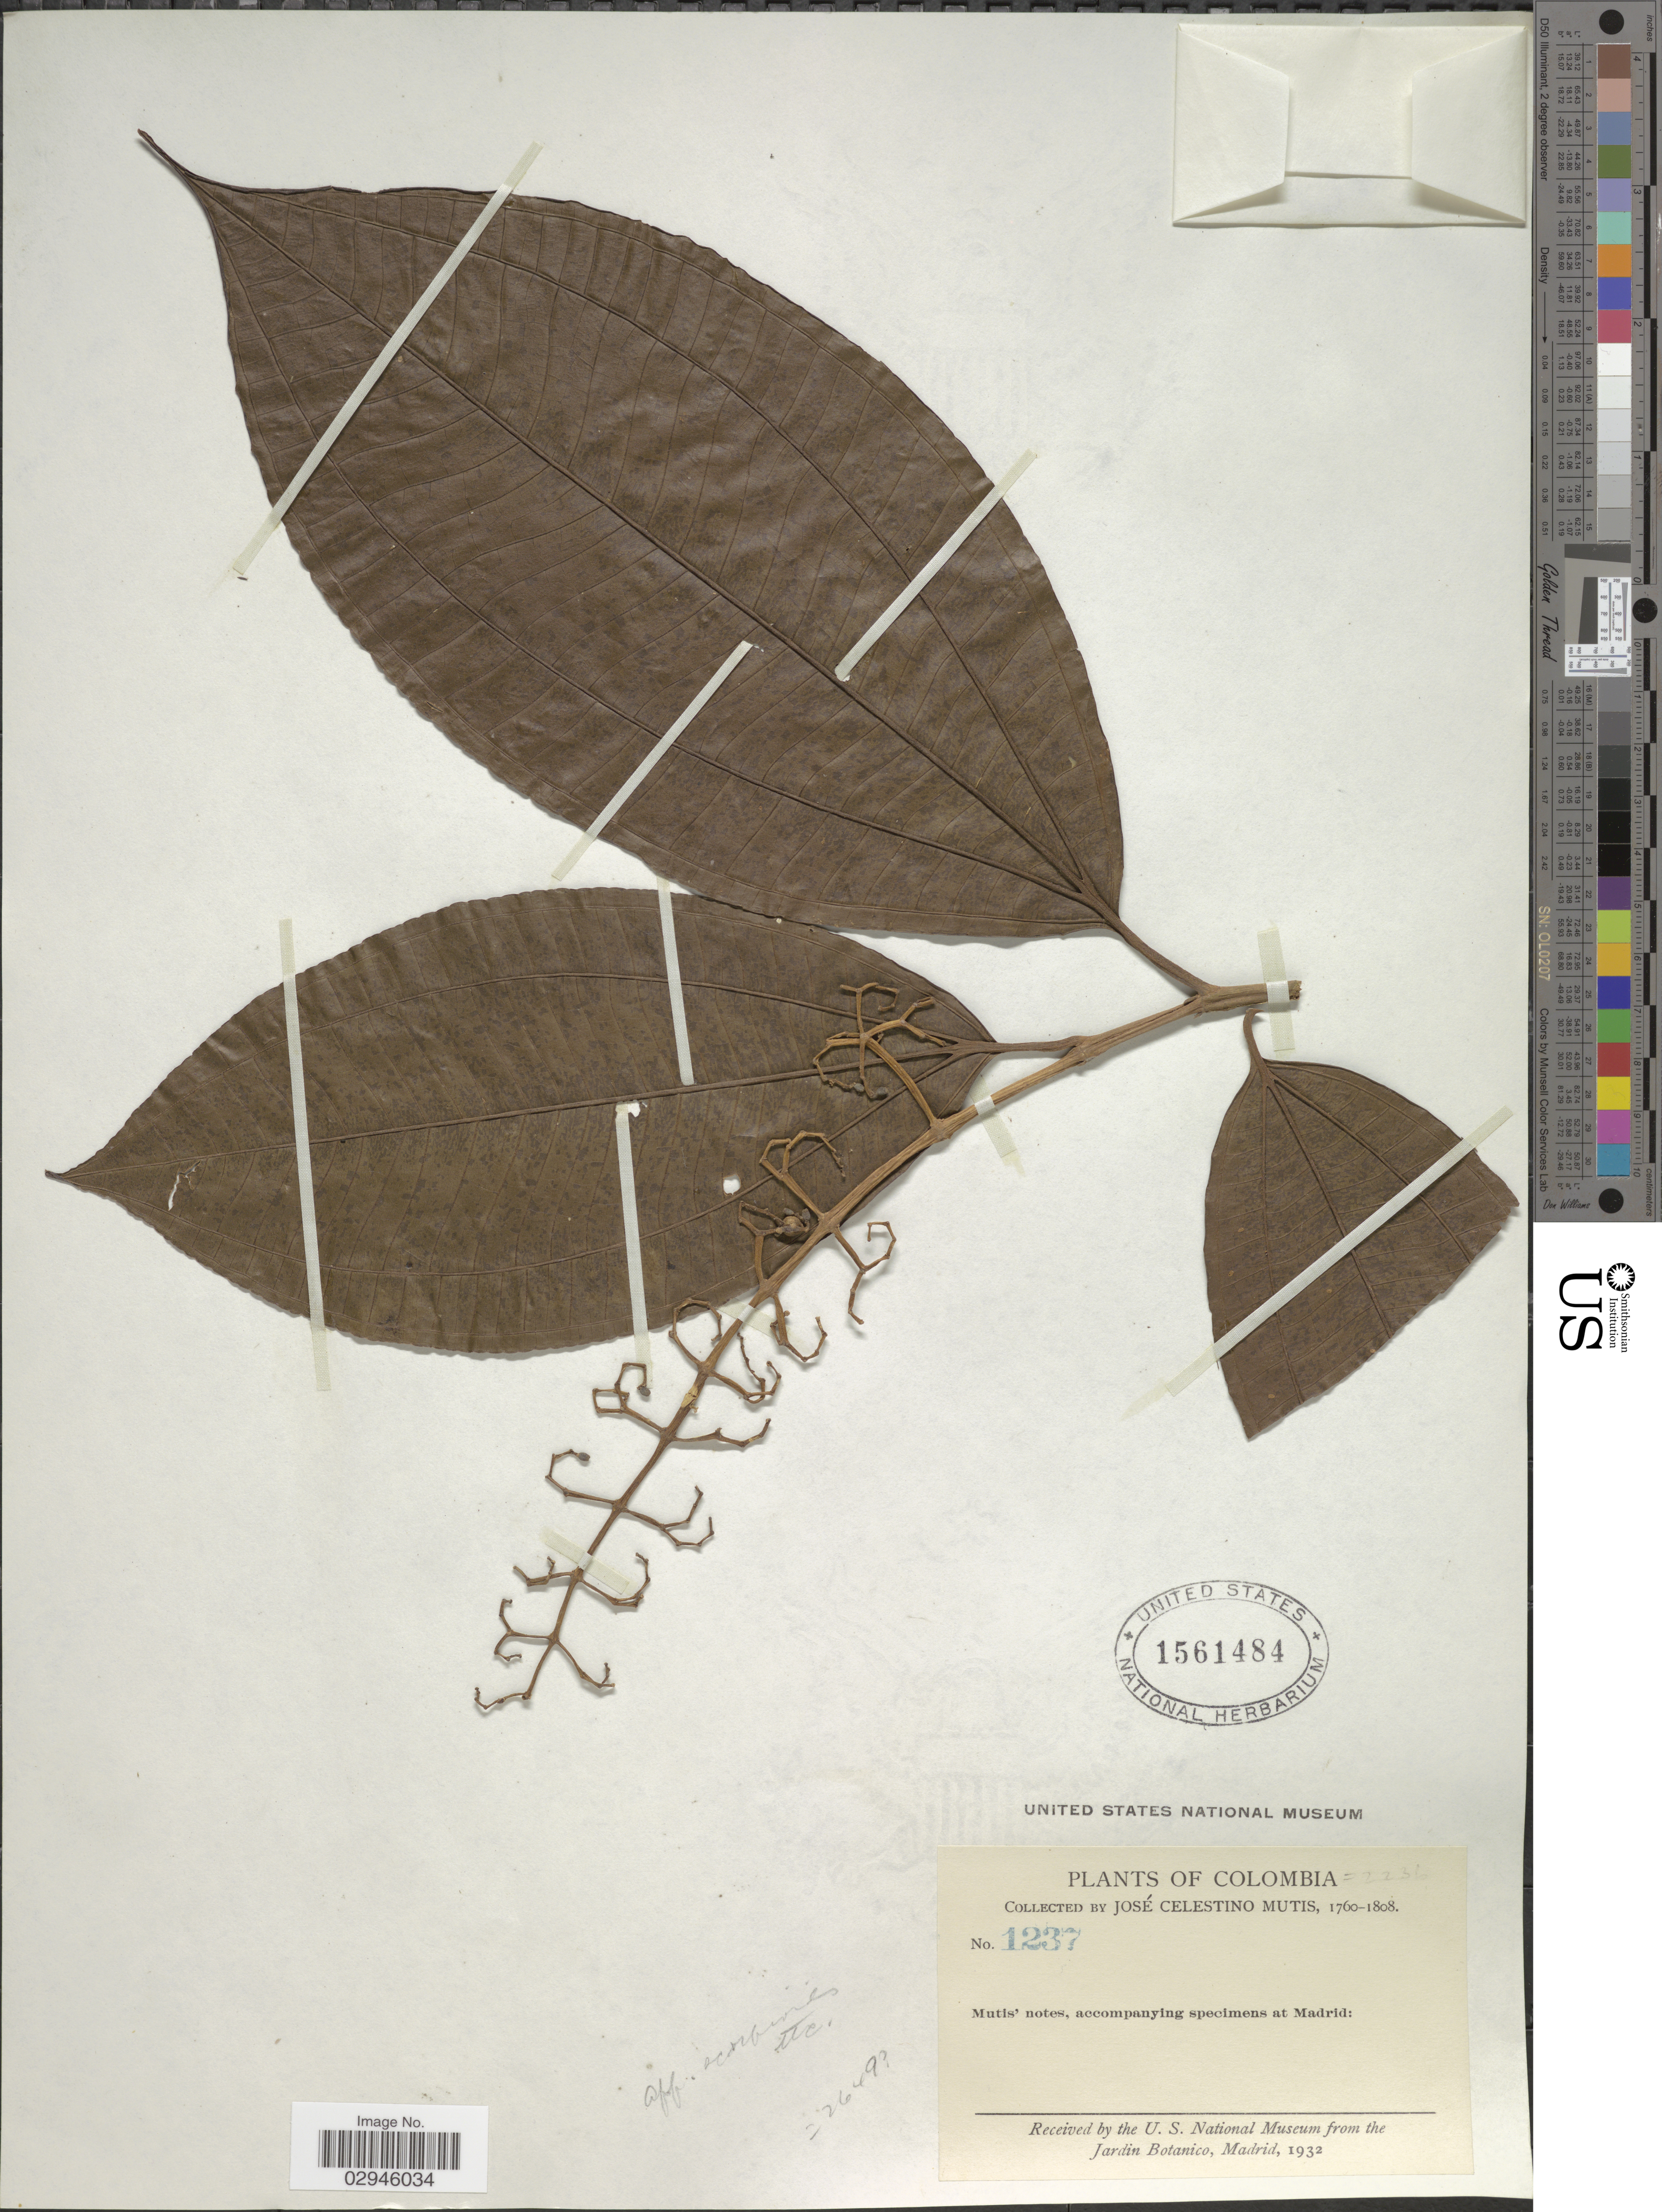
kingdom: Plantae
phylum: Tracheophyta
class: Magnoliopsida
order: Myrtales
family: Melastomataceae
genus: Miconia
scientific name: Miconia sp.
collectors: J. C. B. Mutis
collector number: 1237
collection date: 1760/1808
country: Colombia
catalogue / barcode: US 1561484